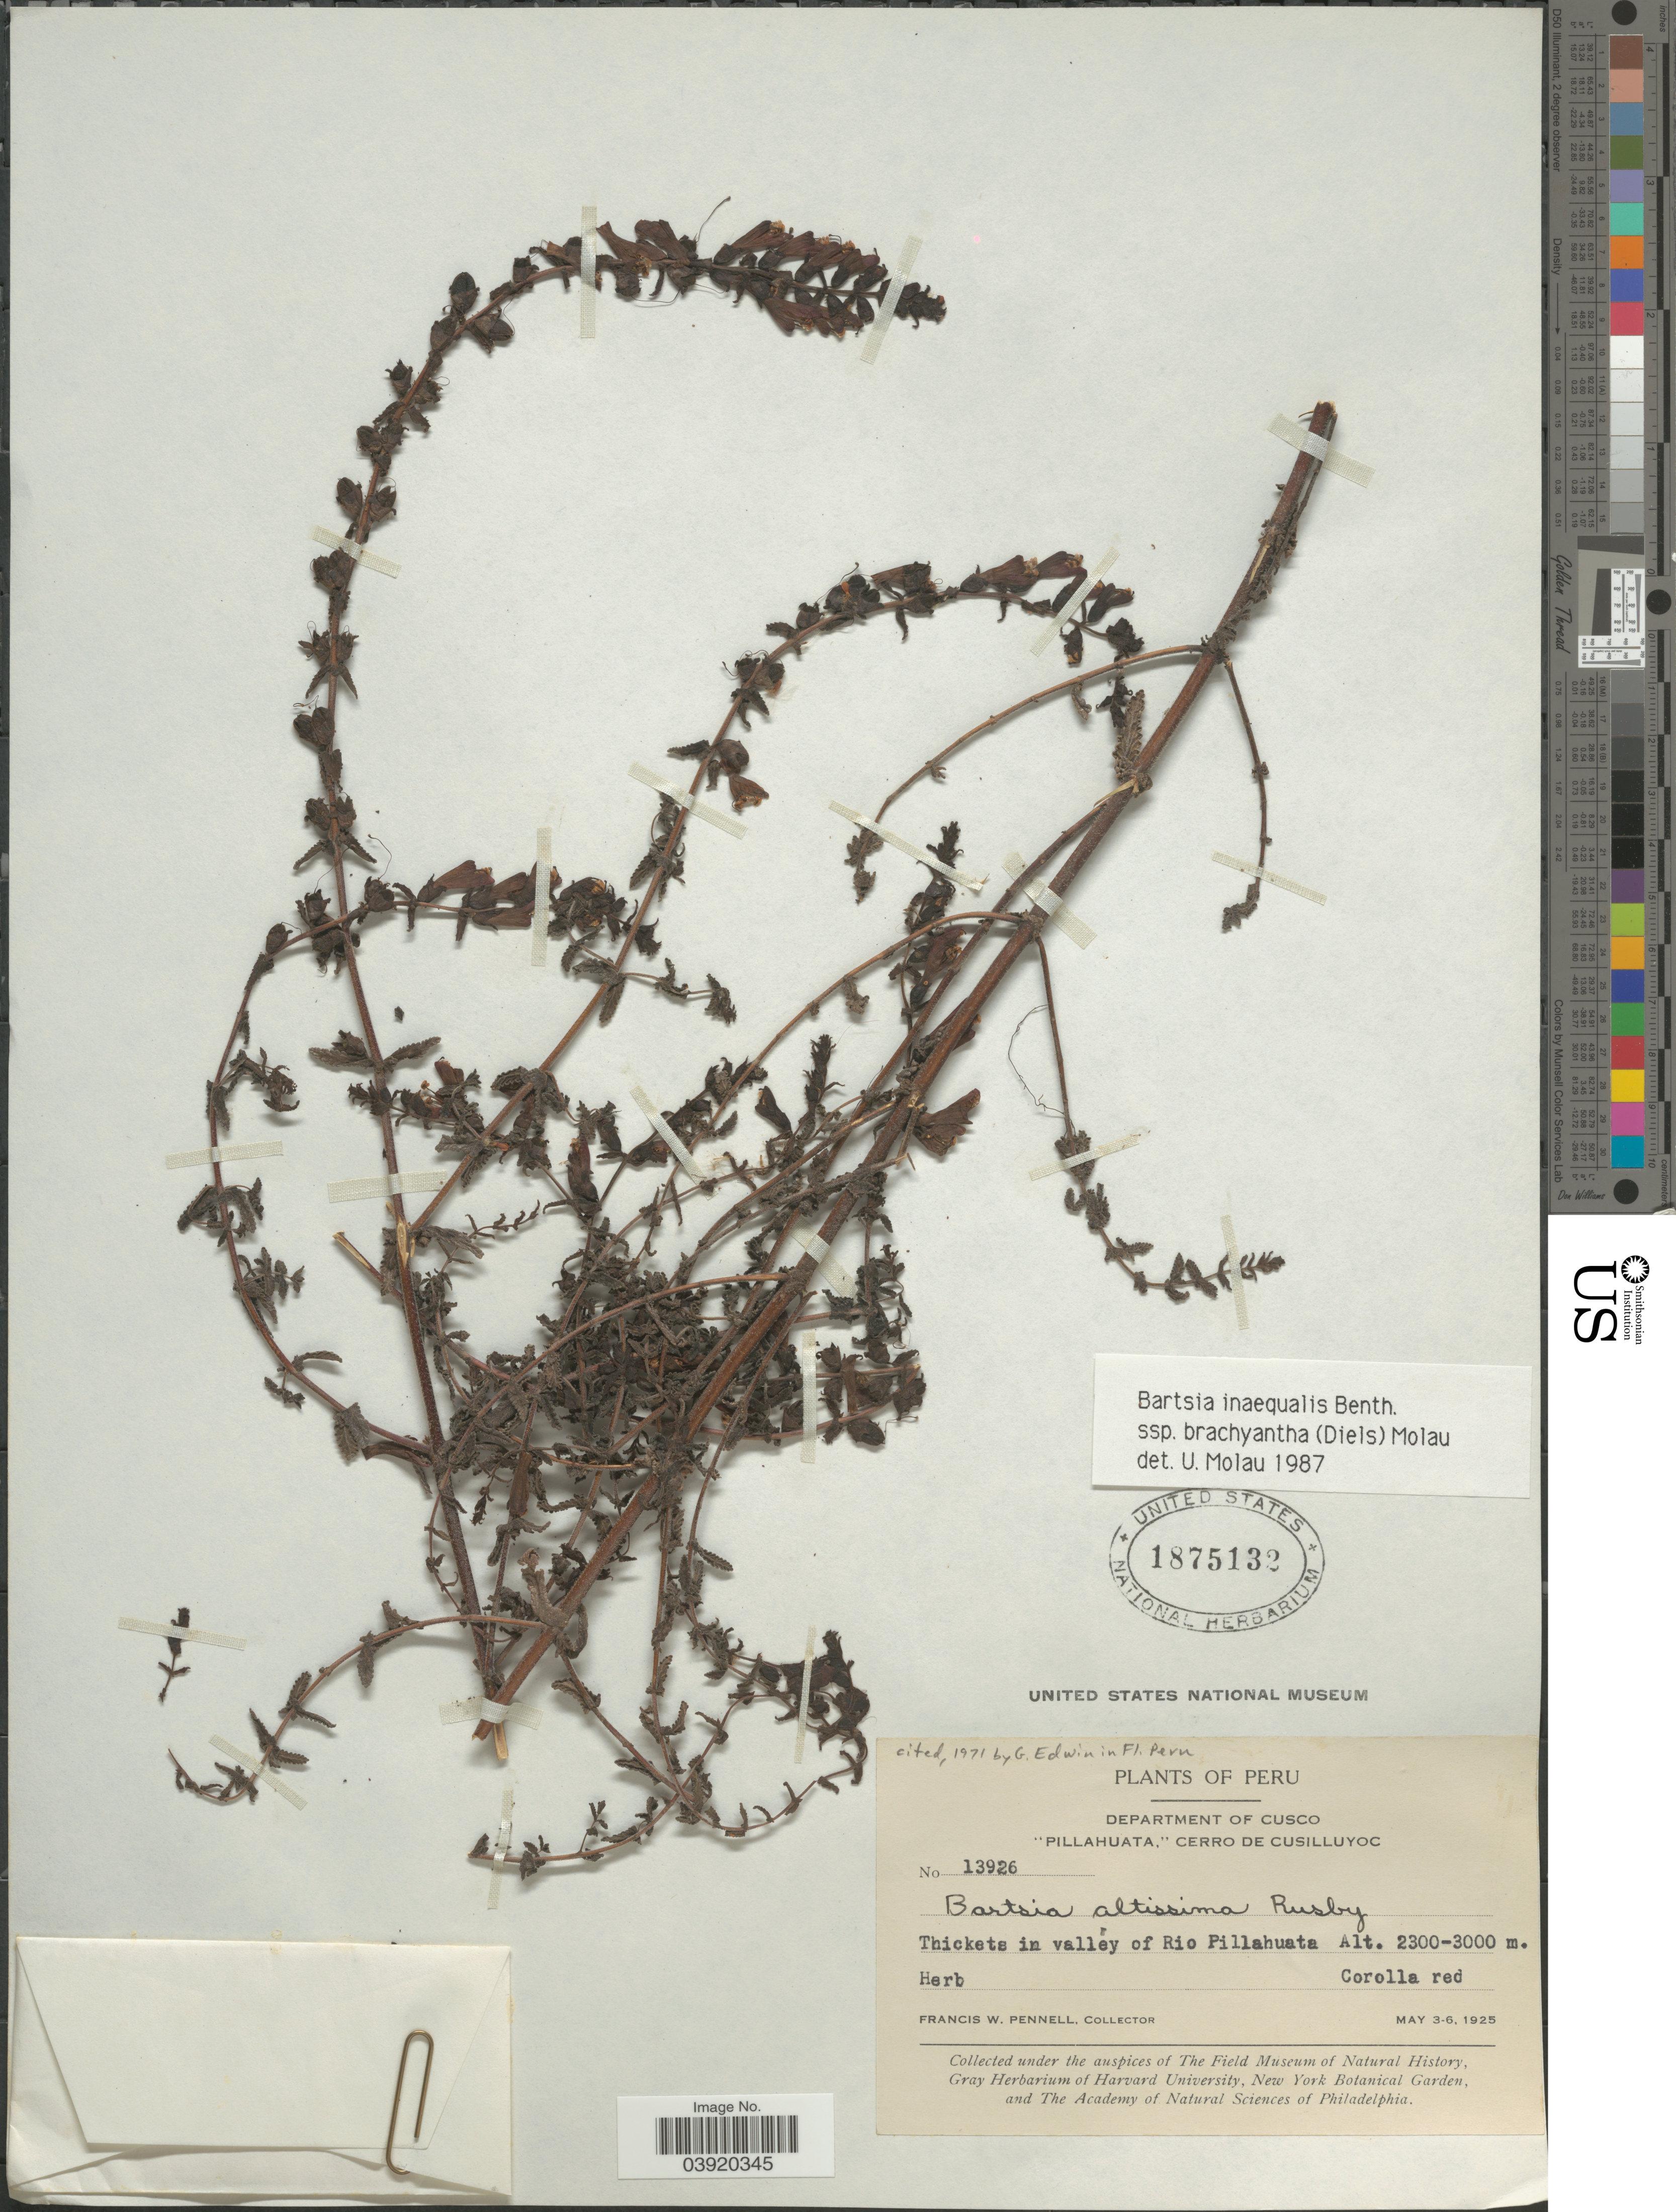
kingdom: Plantae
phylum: Tracheophyta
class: Magnoliopsida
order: Lamiales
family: Orobanchaceae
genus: Bartsia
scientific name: Bartsia inaequalis subsp. brachyantha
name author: (Diels) Molau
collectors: F. W. Pennell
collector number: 13926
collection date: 1925-05-03/1925-05-06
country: Peru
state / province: Cusco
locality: Department of Cusco. "Pillahuata," Cerro de Cusilluyoc. In valley of Rio Pillahuata.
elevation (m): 2300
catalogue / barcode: US 1875132